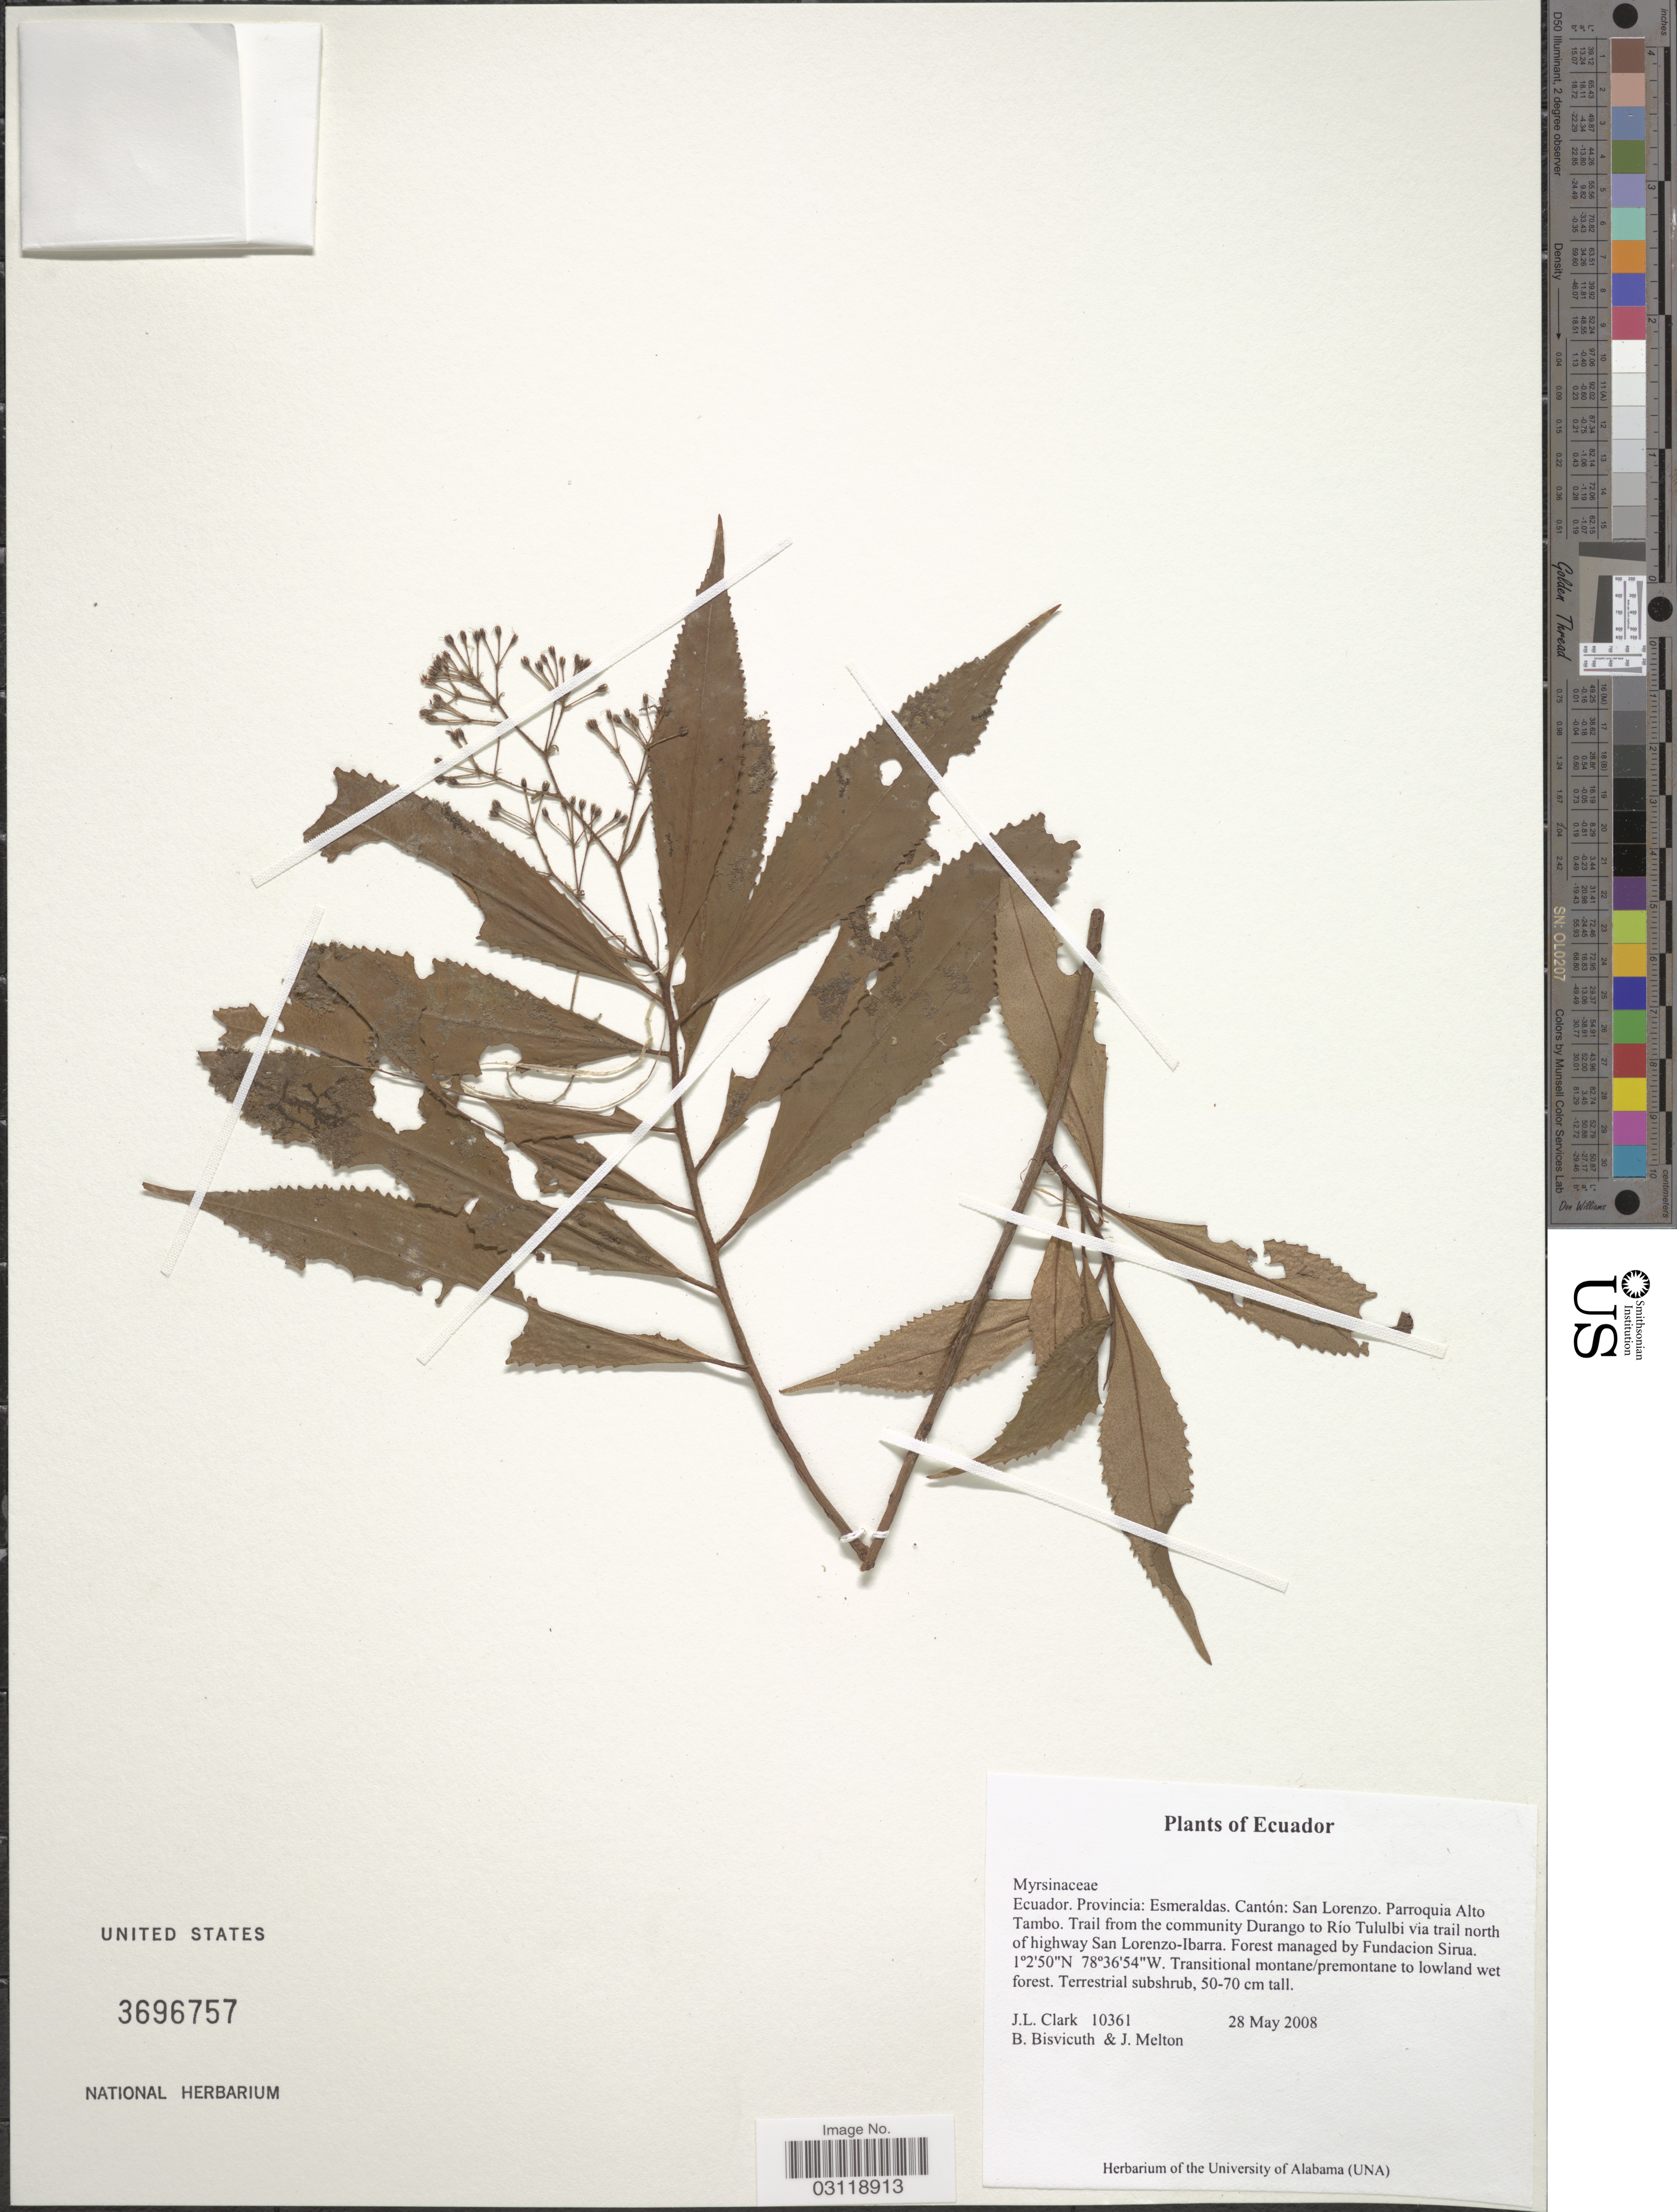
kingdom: Plantae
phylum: Tracheophyta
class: Magnoliopsida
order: Ericales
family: Primulaceae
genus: Rapanea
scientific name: Rapanea sp.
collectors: J. L. Clark, B. Bisvicuth & J. Melton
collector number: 10361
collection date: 2008-05-28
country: Ecuador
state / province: Esmeraldas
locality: Cantón: San Lorenzo. Parroquia Alto Tambo. Trail from the community Durango to Río Tululbi via trail north of highway San Lorenzo-Ibarra.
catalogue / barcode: US 3696757